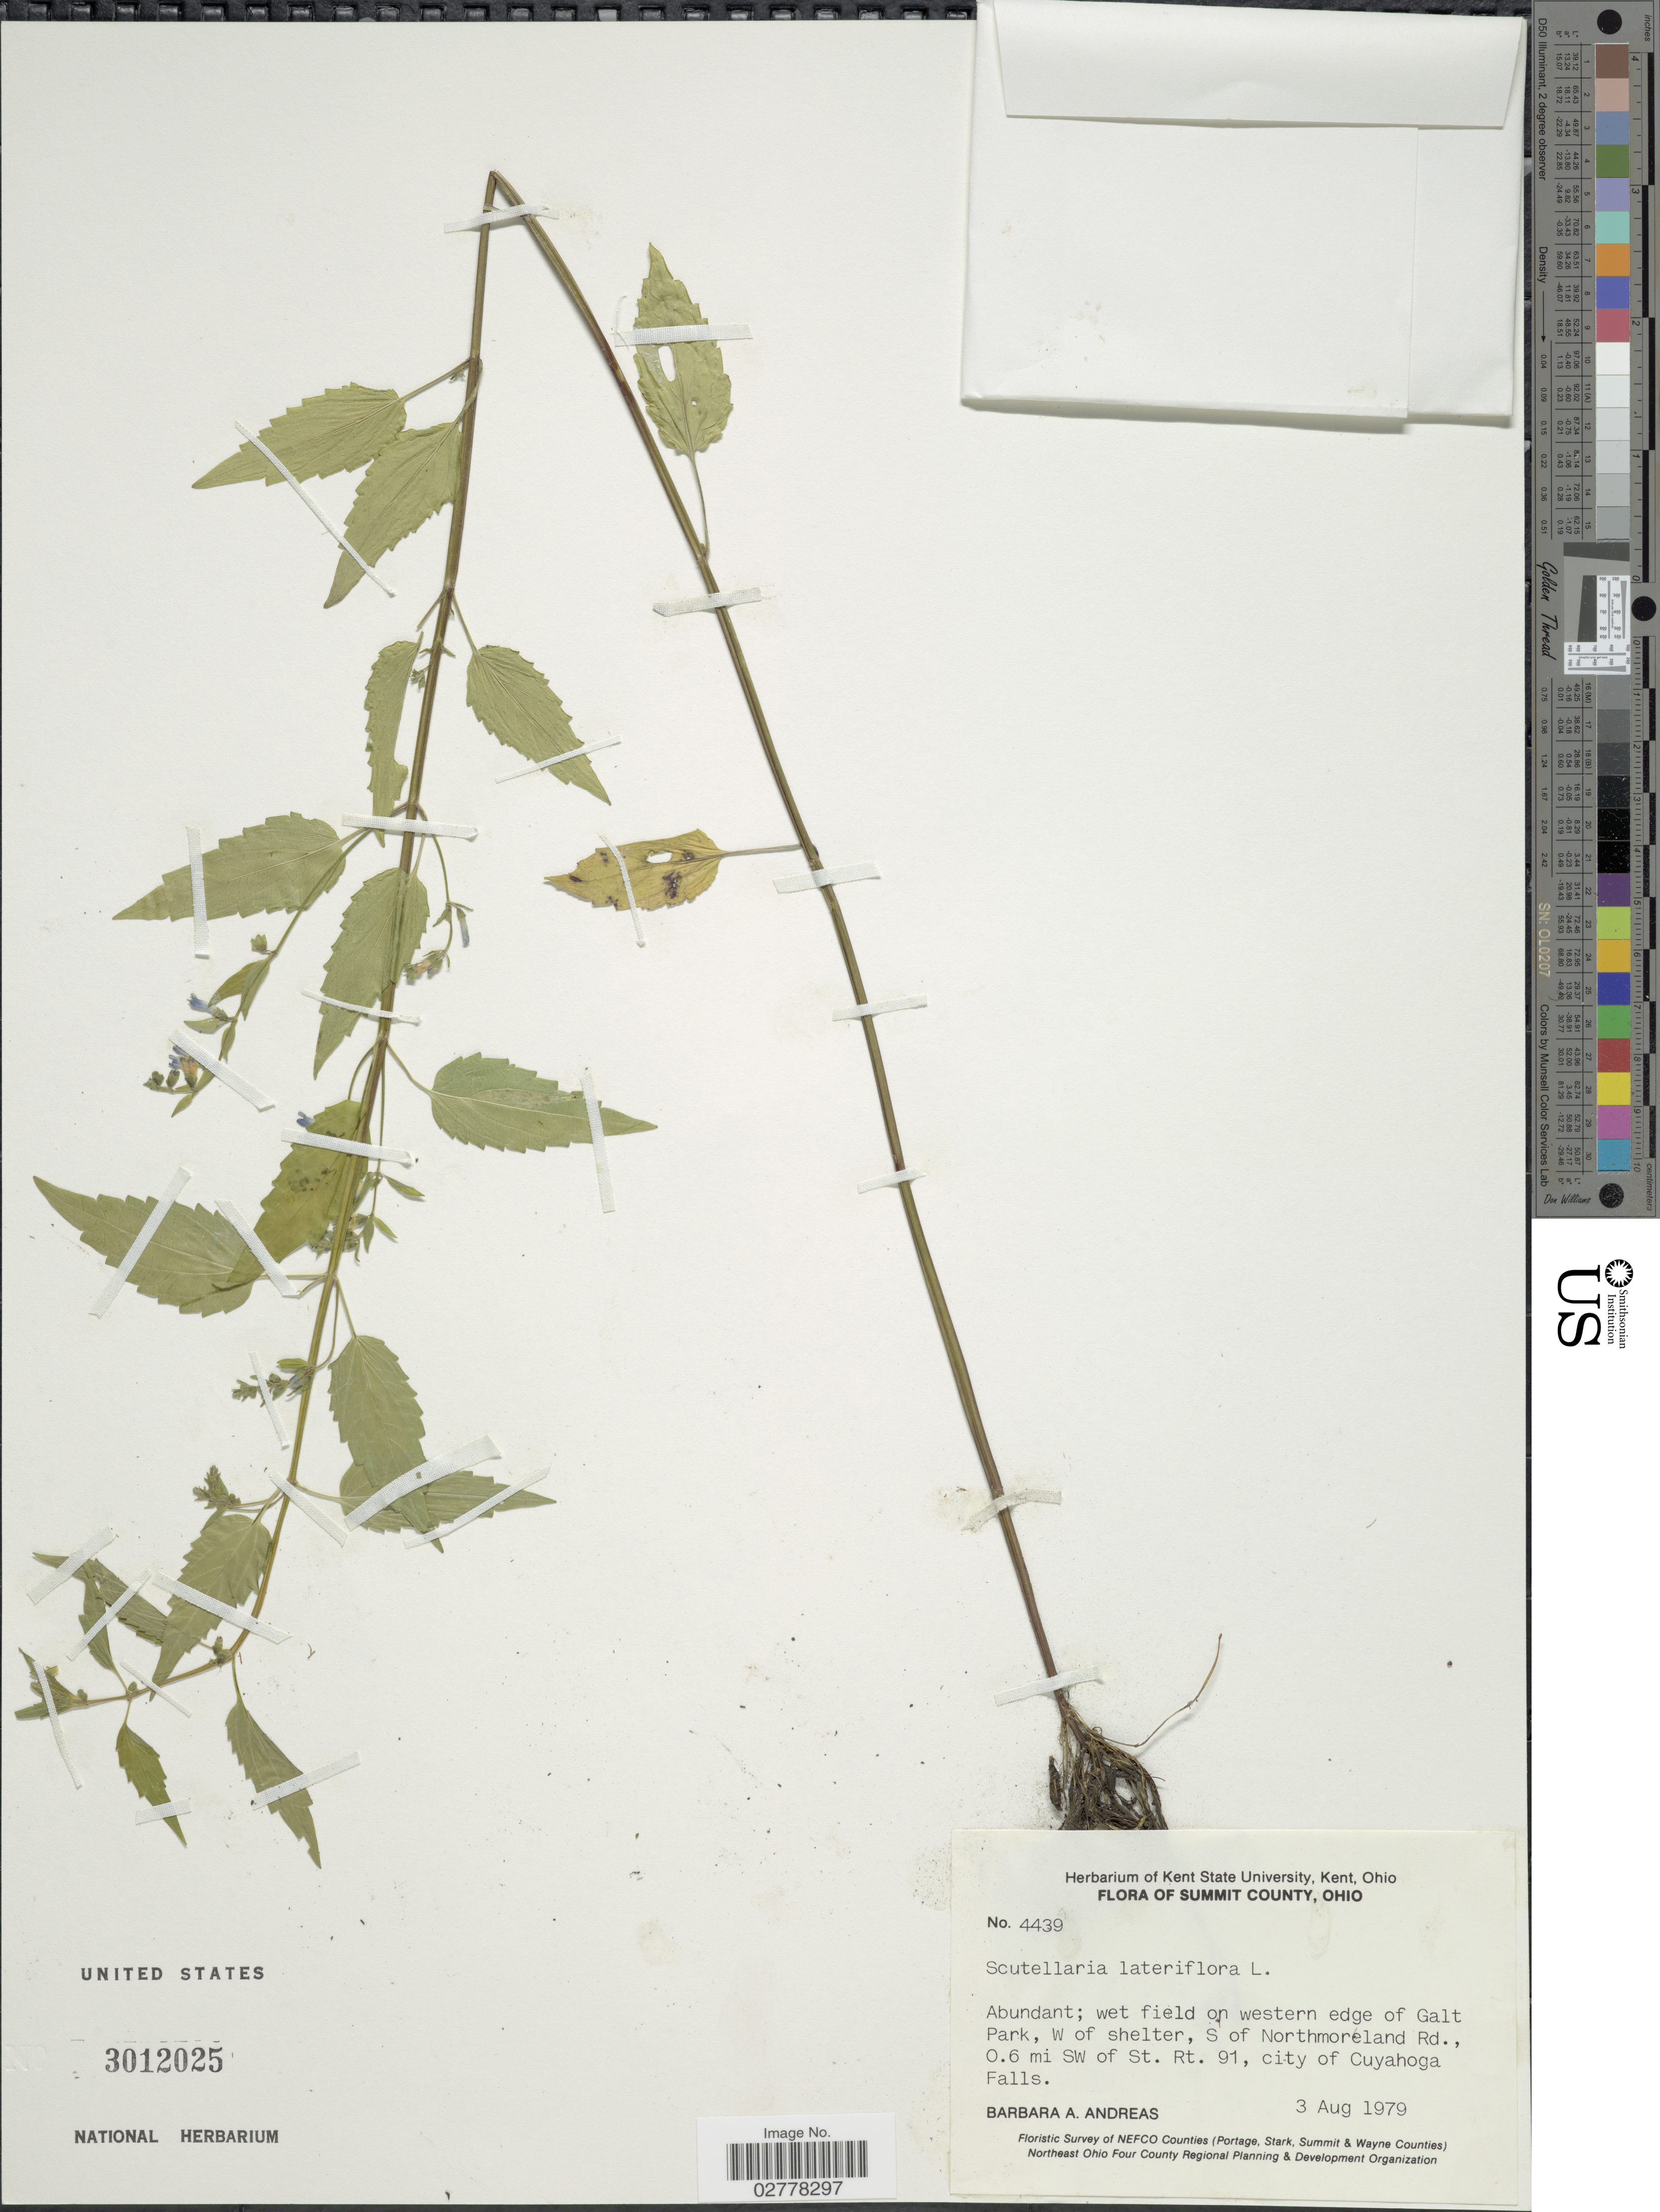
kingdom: Plantae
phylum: Tracheophyta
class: Magnoliopsida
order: Lamiales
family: Lamiaceae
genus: Scutellaria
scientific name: Scutellaria lateriflora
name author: L.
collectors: B. A. Andreas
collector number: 4439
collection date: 1979-08-03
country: United States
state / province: Ohio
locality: Summit County. Abundant; wet field on western edge of Galt Park, W of shelter, S of Northmoreland Rd., 0.6 mi SW of St. Rt. 91, city of Cuyahoga Falls.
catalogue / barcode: US 3012025